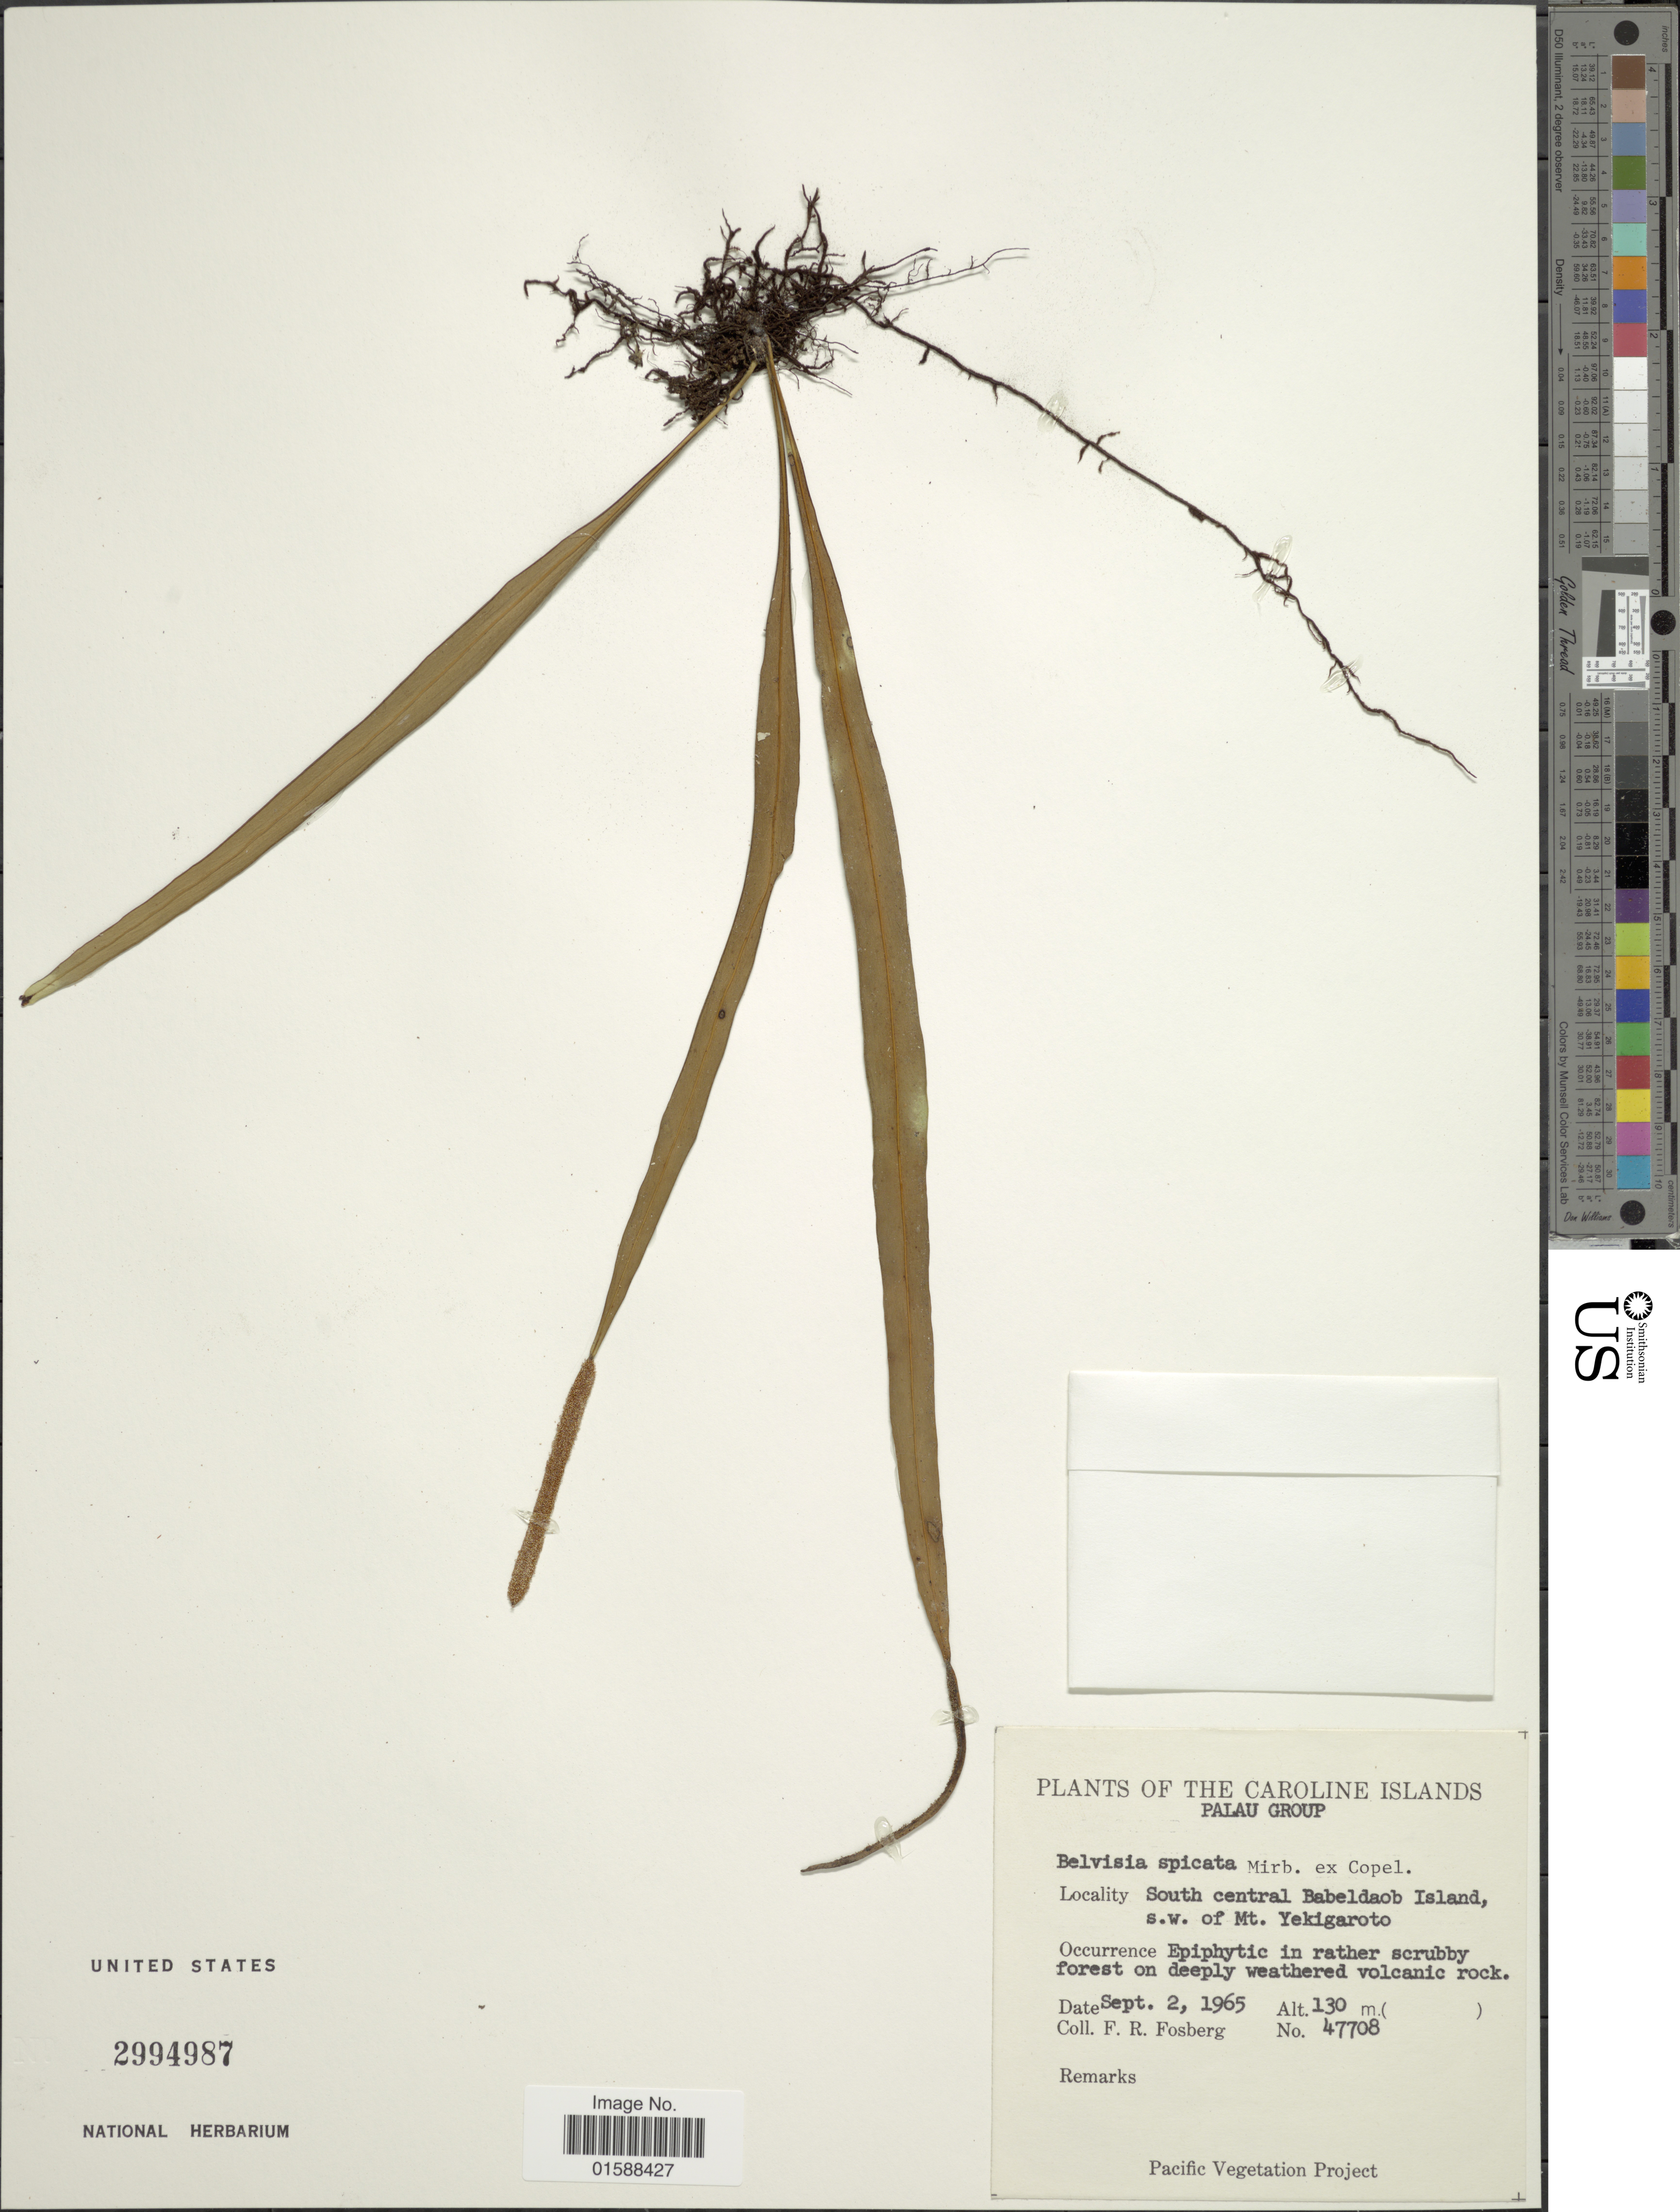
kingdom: Plantae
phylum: Tracheophyta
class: Polypodiopsida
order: Polypodiales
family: Polypodiaceae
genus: Lepisorus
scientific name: Lepisorus spicatus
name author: (L. f.) Li S. Wang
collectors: F. R. Fosberg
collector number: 47708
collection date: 1965-09-02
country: Palau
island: Babeldaob [Babelthuap]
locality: South central Babeldaob Island, s.w. of Mt. Yekigaroto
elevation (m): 130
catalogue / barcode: US 2994987